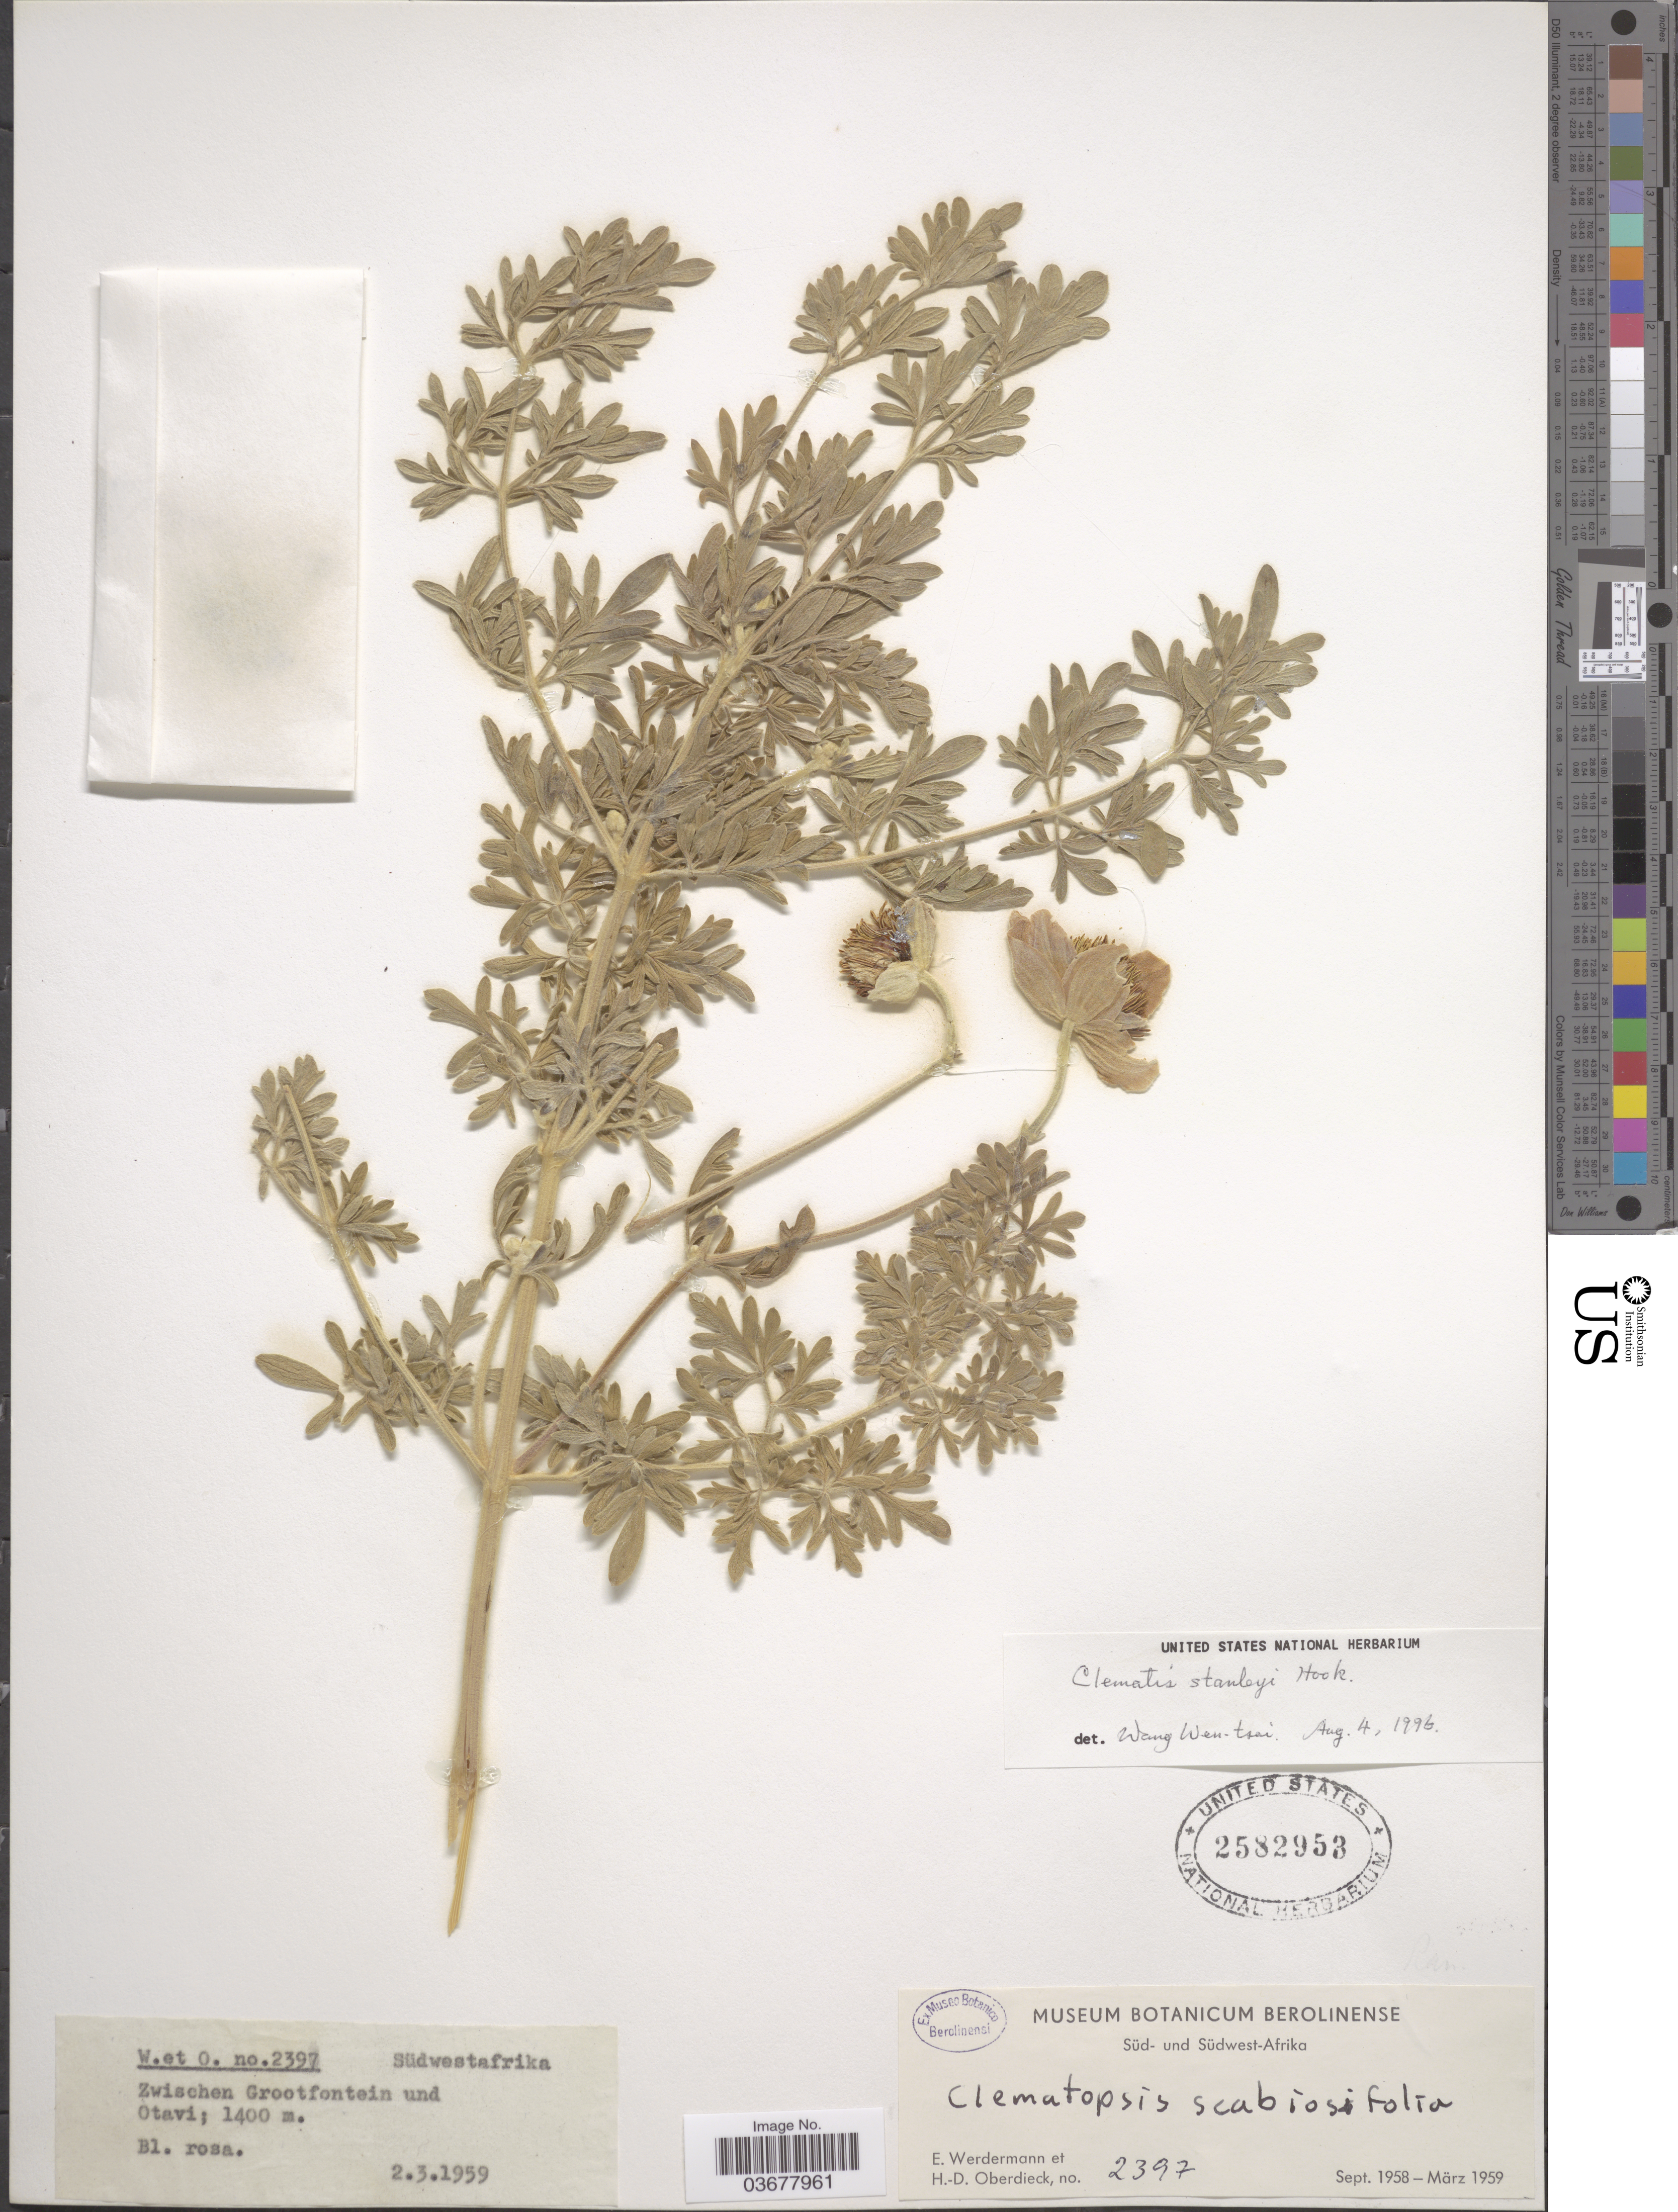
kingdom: Plantae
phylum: Tracheophyta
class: Magnoliopsida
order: Ranunculales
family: Ranunculaceae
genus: Clematis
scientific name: Clematis stanleyi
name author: Hook.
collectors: E. Werdermann & H. Oberdieck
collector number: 2397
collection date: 1959-03-02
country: Namibia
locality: Südwestafrika. Zwischen Grootfontein und Otavi.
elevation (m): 1400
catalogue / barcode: US 2582953